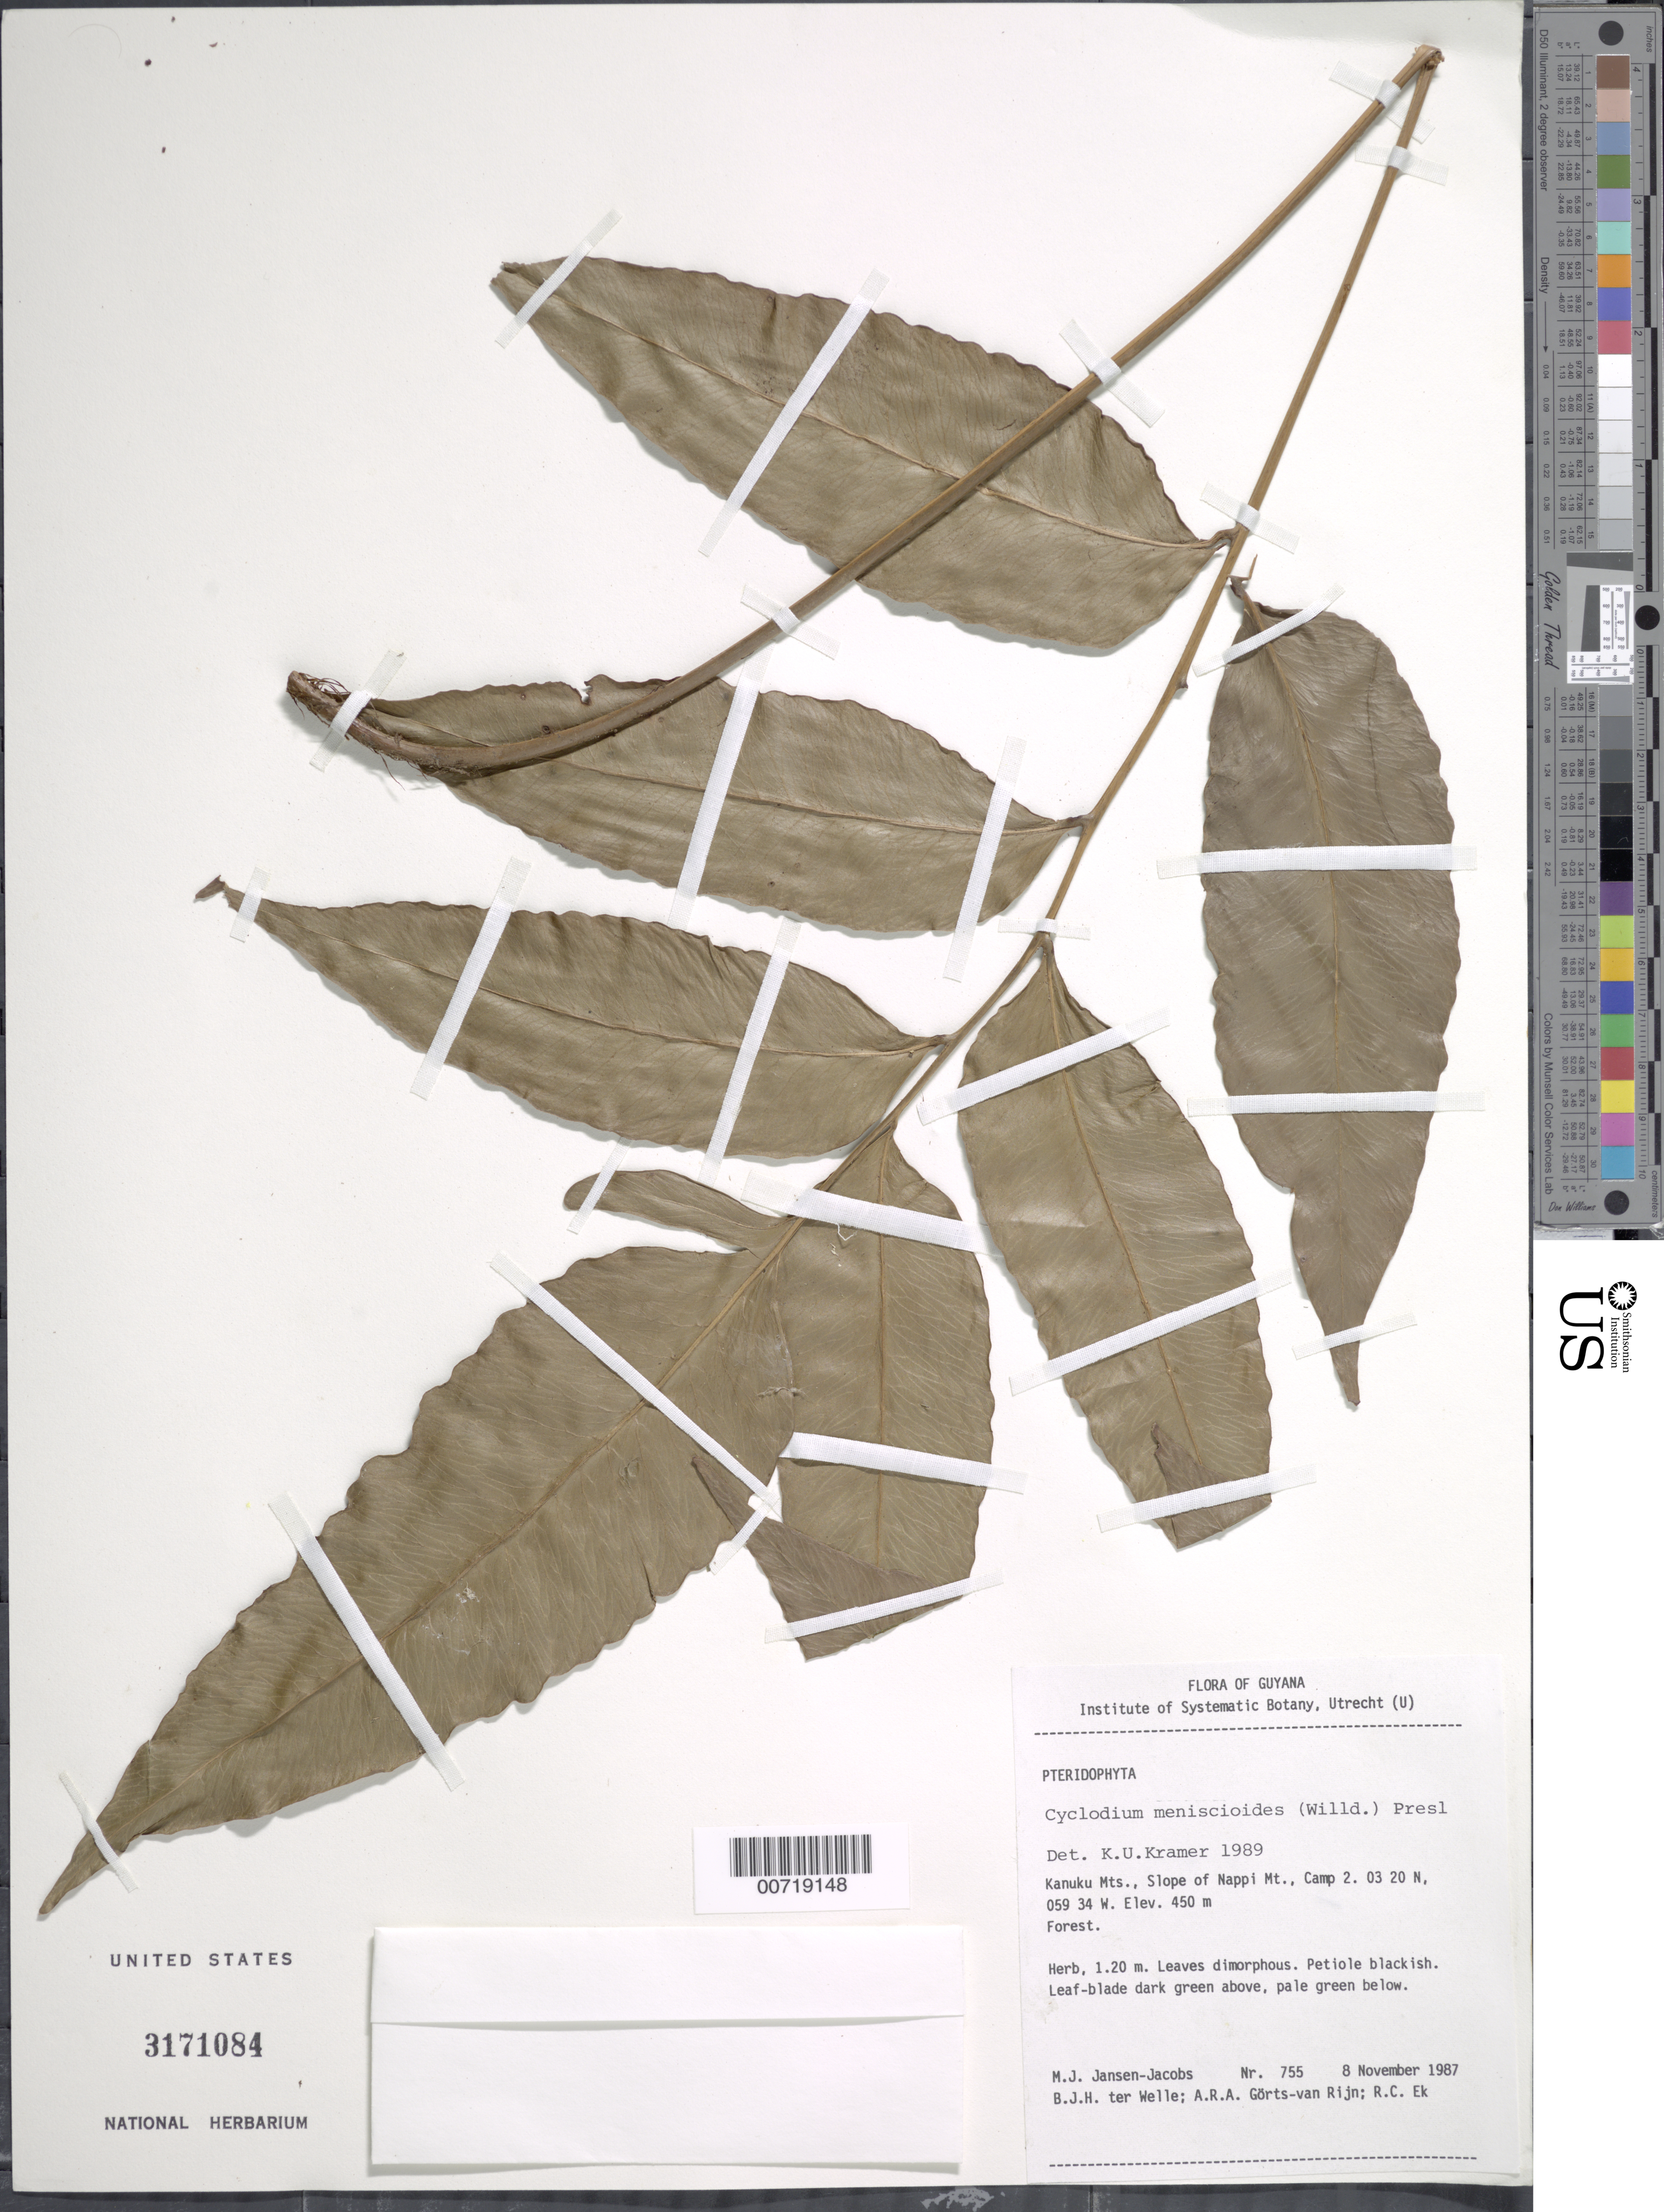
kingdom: Plantae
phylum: Tracheophyta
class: Polypodiopsida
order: Polypodiales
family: Dryopteridaceae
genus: Cyclodium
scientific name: Cyclodium meniscioides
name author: (Willd.) C. Presl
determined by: Kramer, K. U.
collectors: M. J. Jansen-Jacobs, B. Welle, A. .R. A. Görts-van Rijn & R. C. Ek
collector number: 755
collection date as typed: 8-Nov-87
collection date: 1987-11-08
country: Guyana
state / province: U. Takutu-U. Essequibo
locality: Kanuku Mts., slope of Nappi Mt., camp 2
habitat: Forest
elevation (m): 450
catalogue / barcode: US 3171084